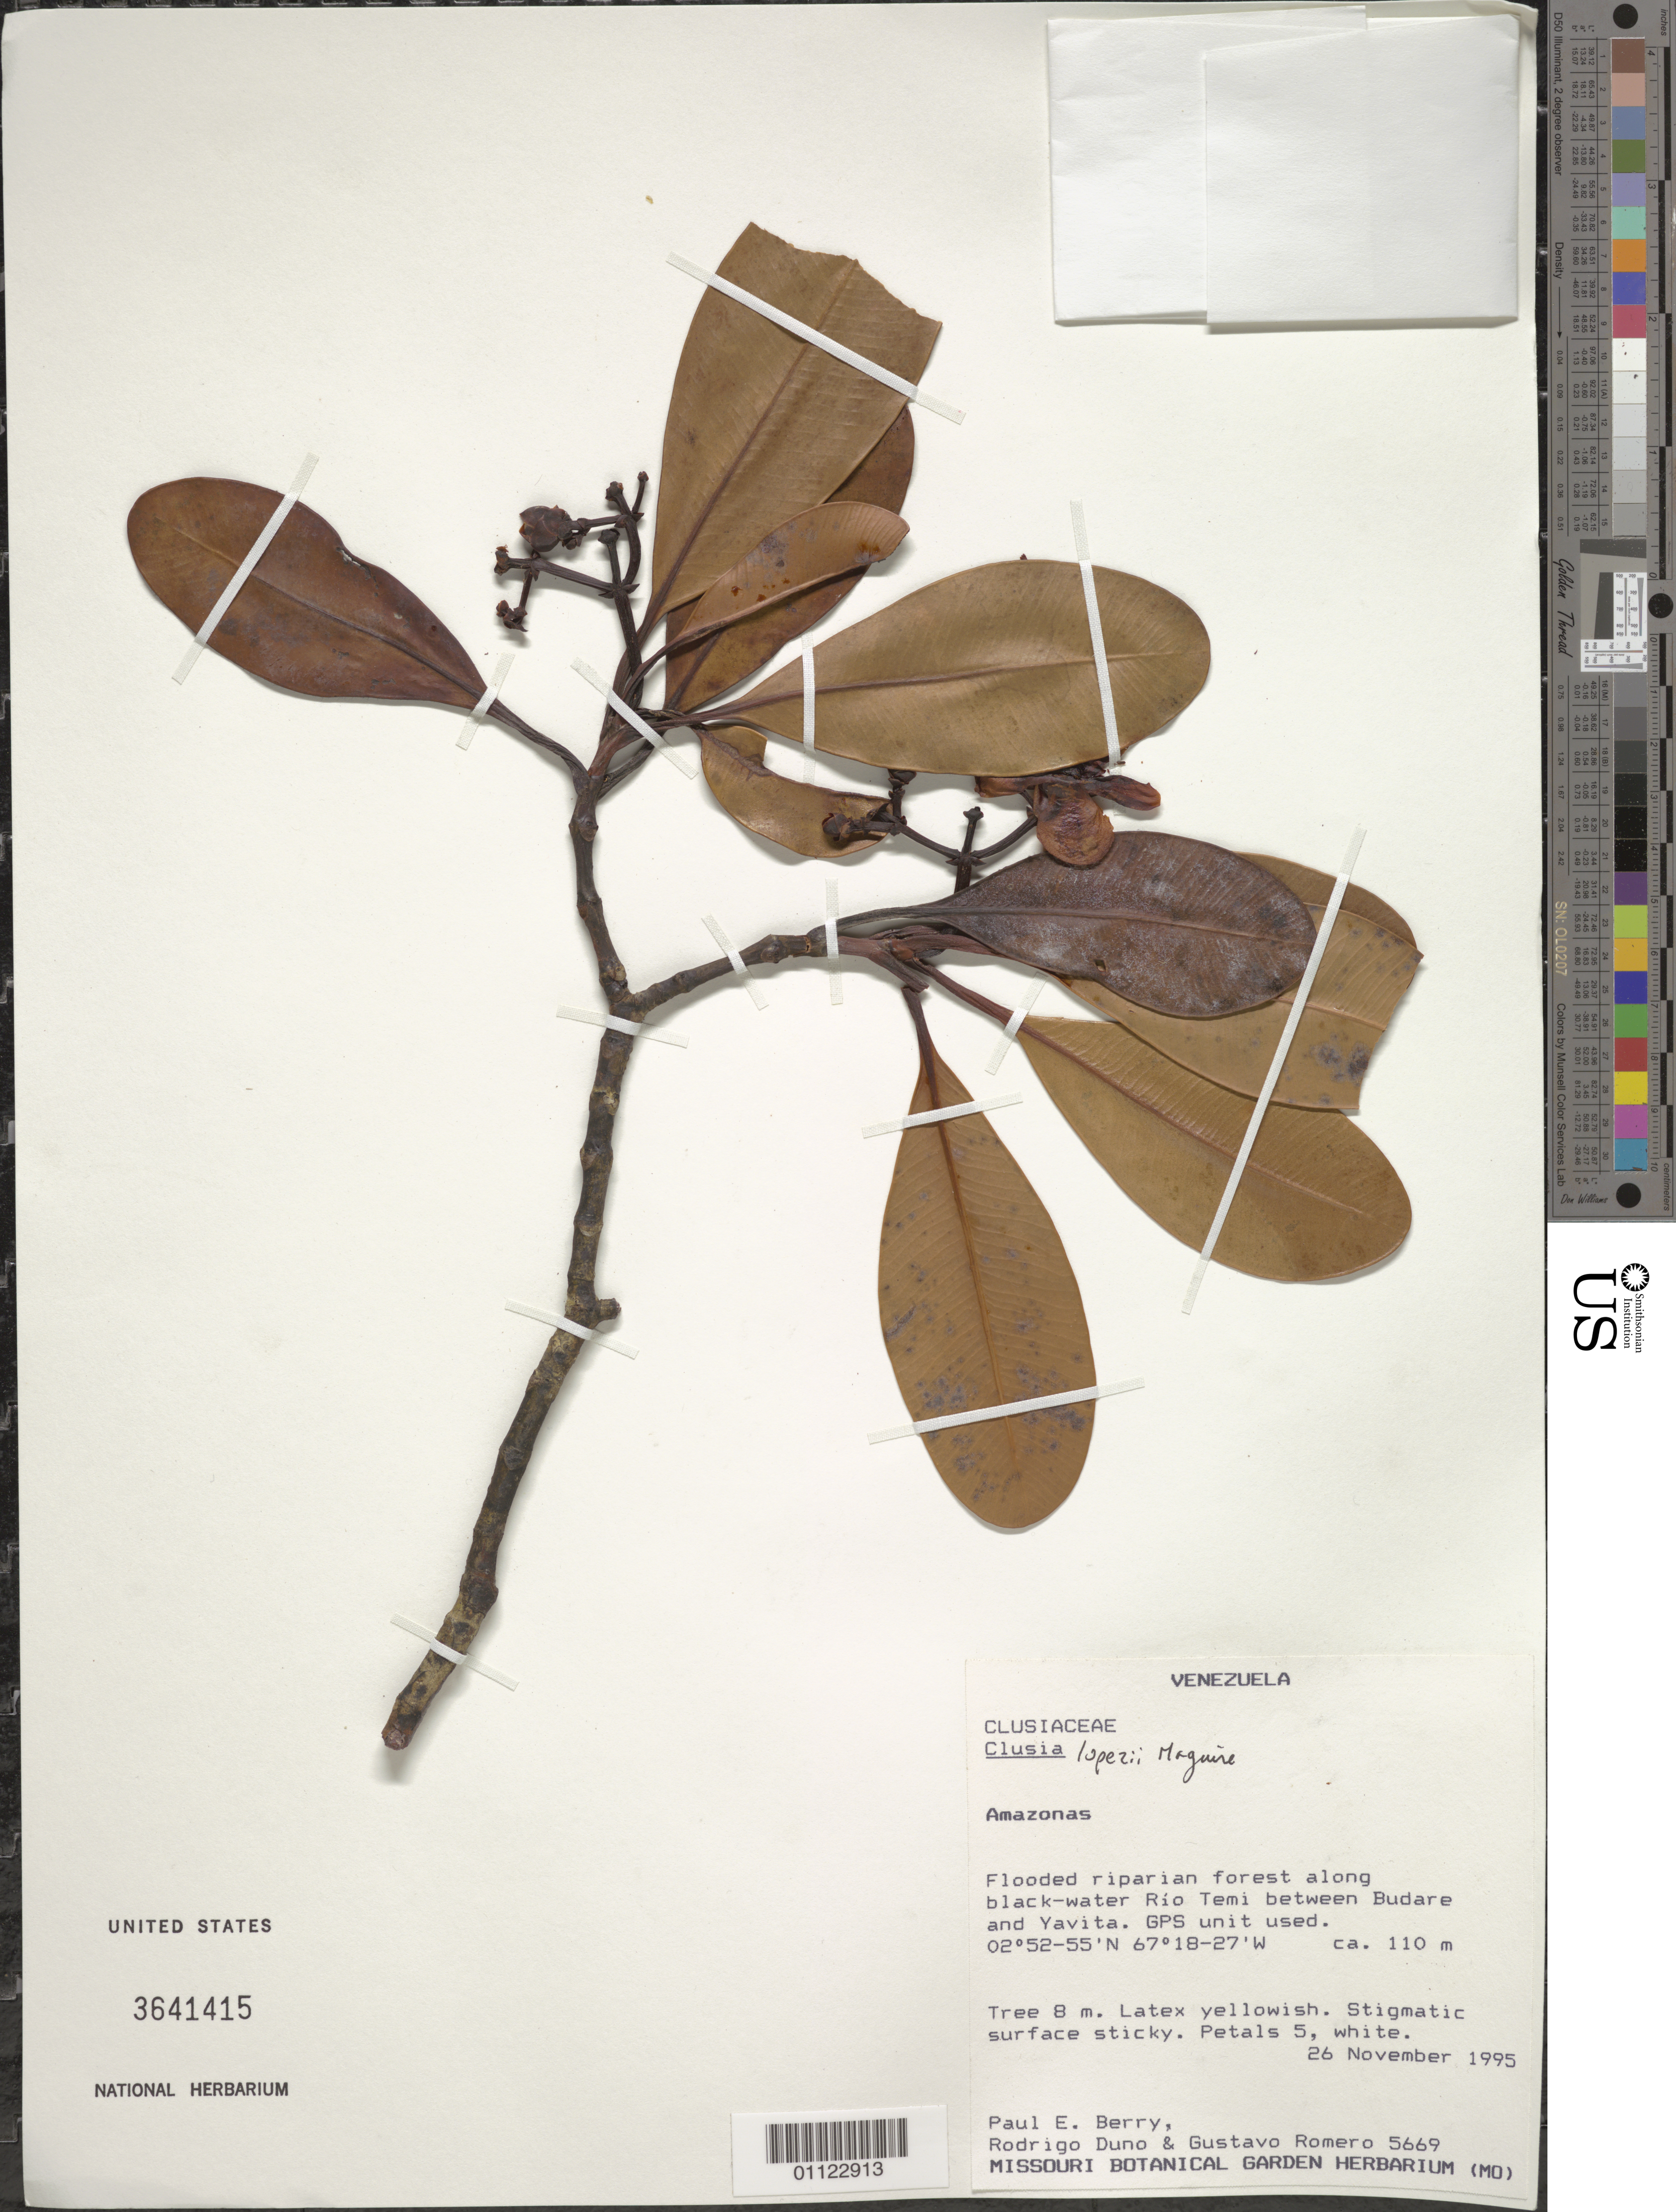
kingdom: Plantae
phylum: Tracheophyta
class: Magnoliopsida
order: Malpighiales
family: Clusiaceae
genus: Clusia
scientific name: Clusia lopezii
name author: Maguire in R.E. Schult.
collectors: P. E. Berry, R. Duno de Stefano & G. A. Romero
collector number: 5669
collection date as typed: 26-Nov-95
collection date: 1995-11-26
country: Venezuela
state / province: Amazonas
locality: Budare to Yavita, along Rio Temi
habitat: Flooded riparian forest along black-water river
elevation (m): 110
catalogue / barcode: US 3641415